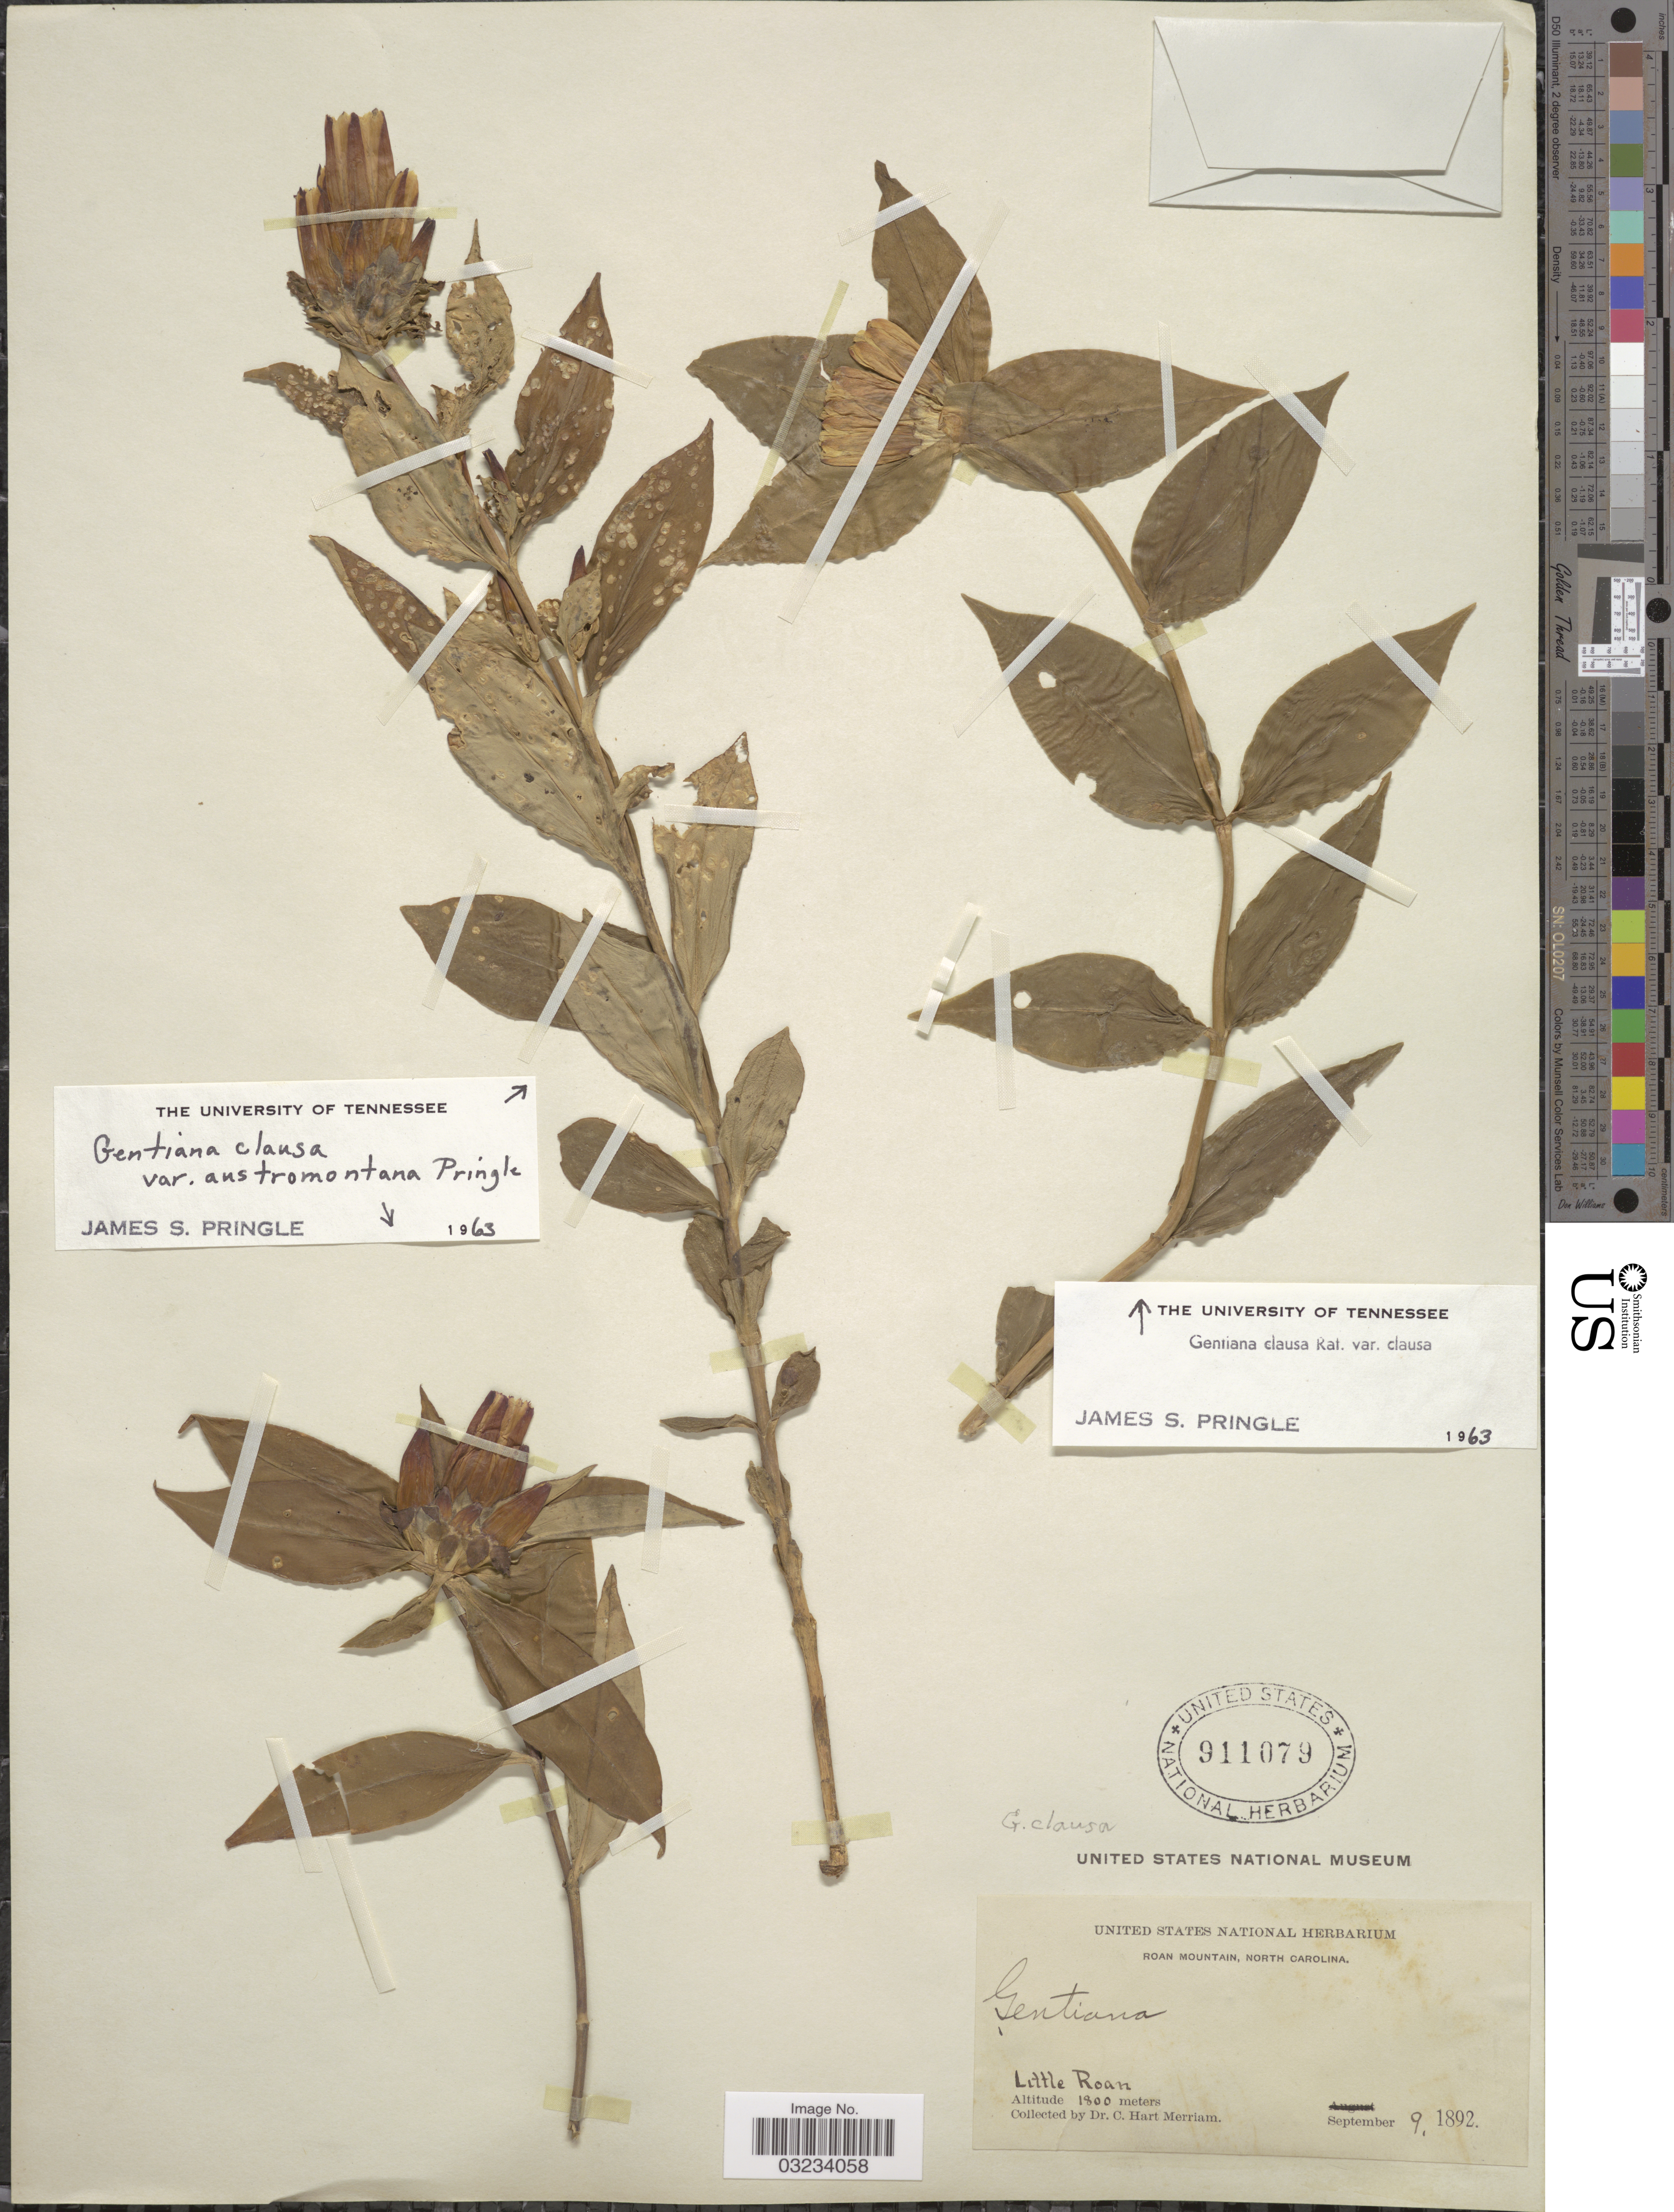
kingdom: Plantae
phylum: Tracheophyta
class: Magnoliopsida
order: Gentianales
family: Gentianaceae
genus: Gentiana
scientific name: Gentiana clausa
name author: Raf.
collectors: C. Merriam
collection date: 1892-09-09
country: United States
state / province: North Carolina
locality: Roan Mountain, Little Roan.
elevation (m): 1800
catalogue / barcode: US 911079